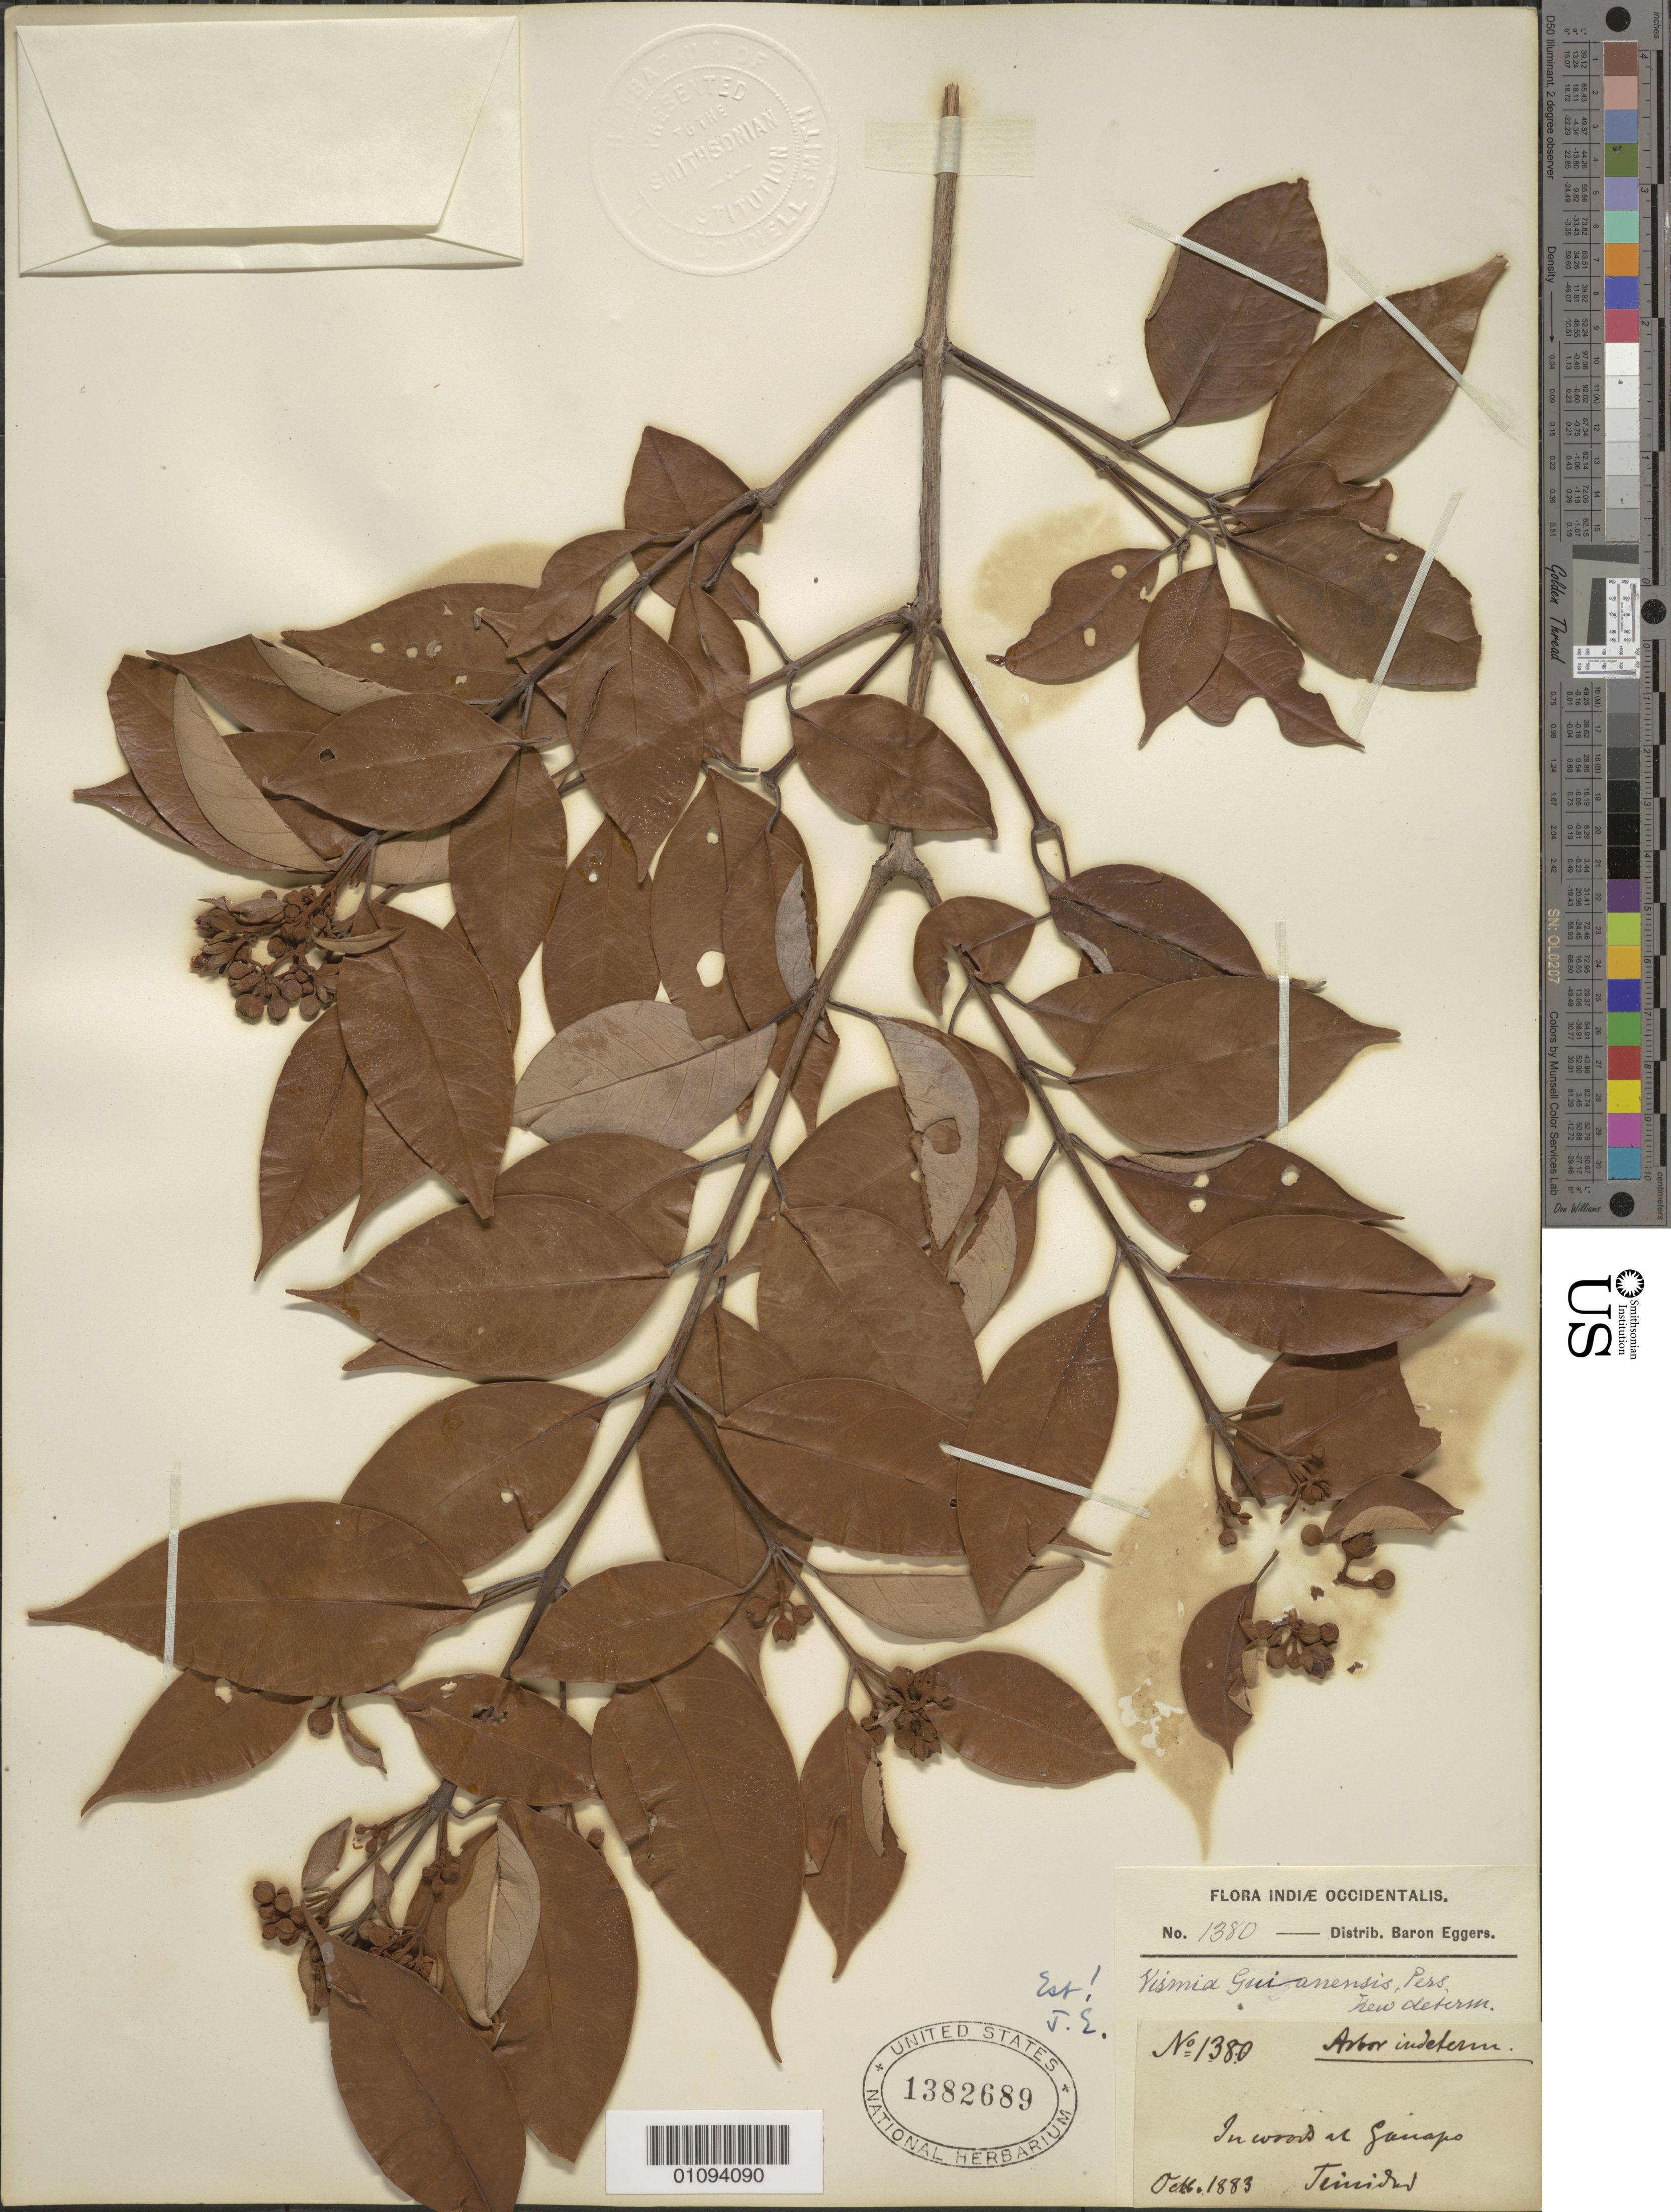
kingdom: Plantae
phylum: Tracheophyta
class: Magnoliopsida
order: Malpighiales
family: Hypericaceae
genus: Vismia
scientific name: Vismia guianensis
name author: (Aubl.) Pers.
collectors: H. F. A. von Eggers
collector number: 1380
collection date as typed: Oct 1883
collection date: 1883-10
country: Trinidad and Tobago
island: Trinidad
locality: Guanapo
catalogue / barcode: US 1382689